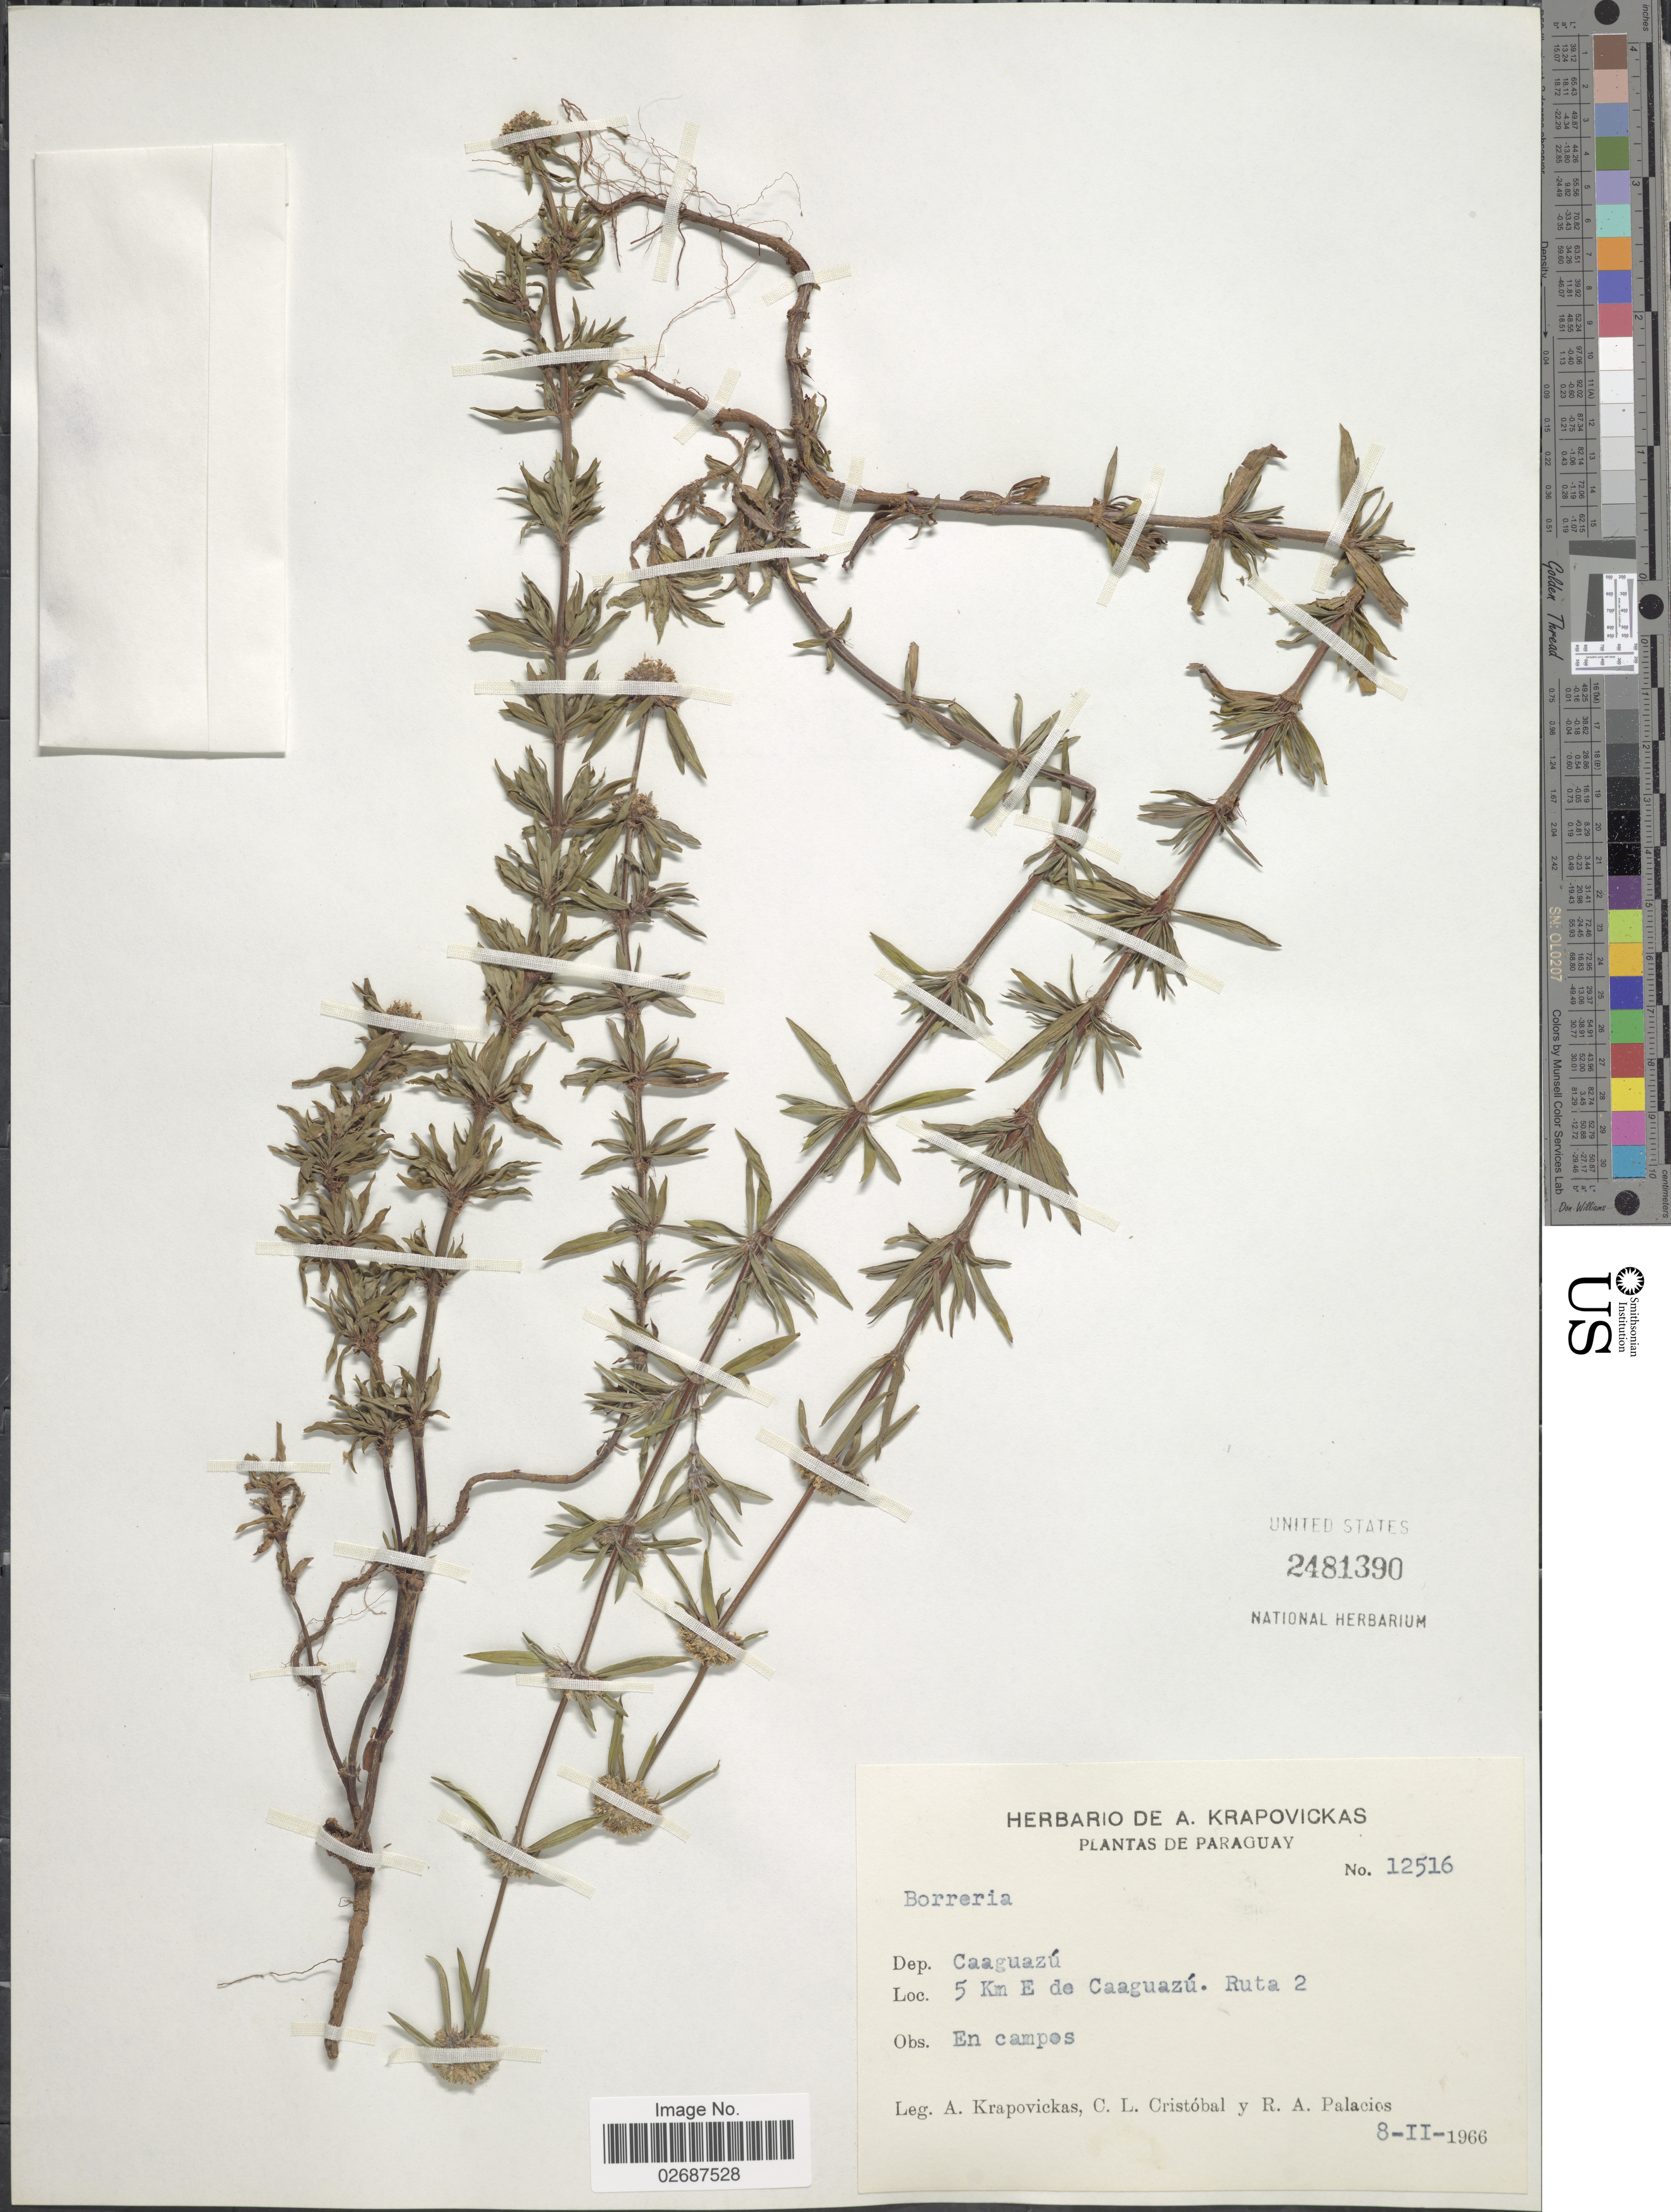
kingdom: Plantae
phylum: Tracheophyta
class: Magnoliopsida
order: Gentianales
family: Rubiaceae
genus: Borreria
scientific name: Borreria sp.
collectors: A. Krapovickas, C. L. Cristóbal & R. Palacios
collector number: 12516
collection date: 1966-02-08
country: Paraguay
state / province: Caaguazu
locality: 5 Km E de Caaguazu, Ruta 2, en campos.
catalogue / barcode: US 2481390